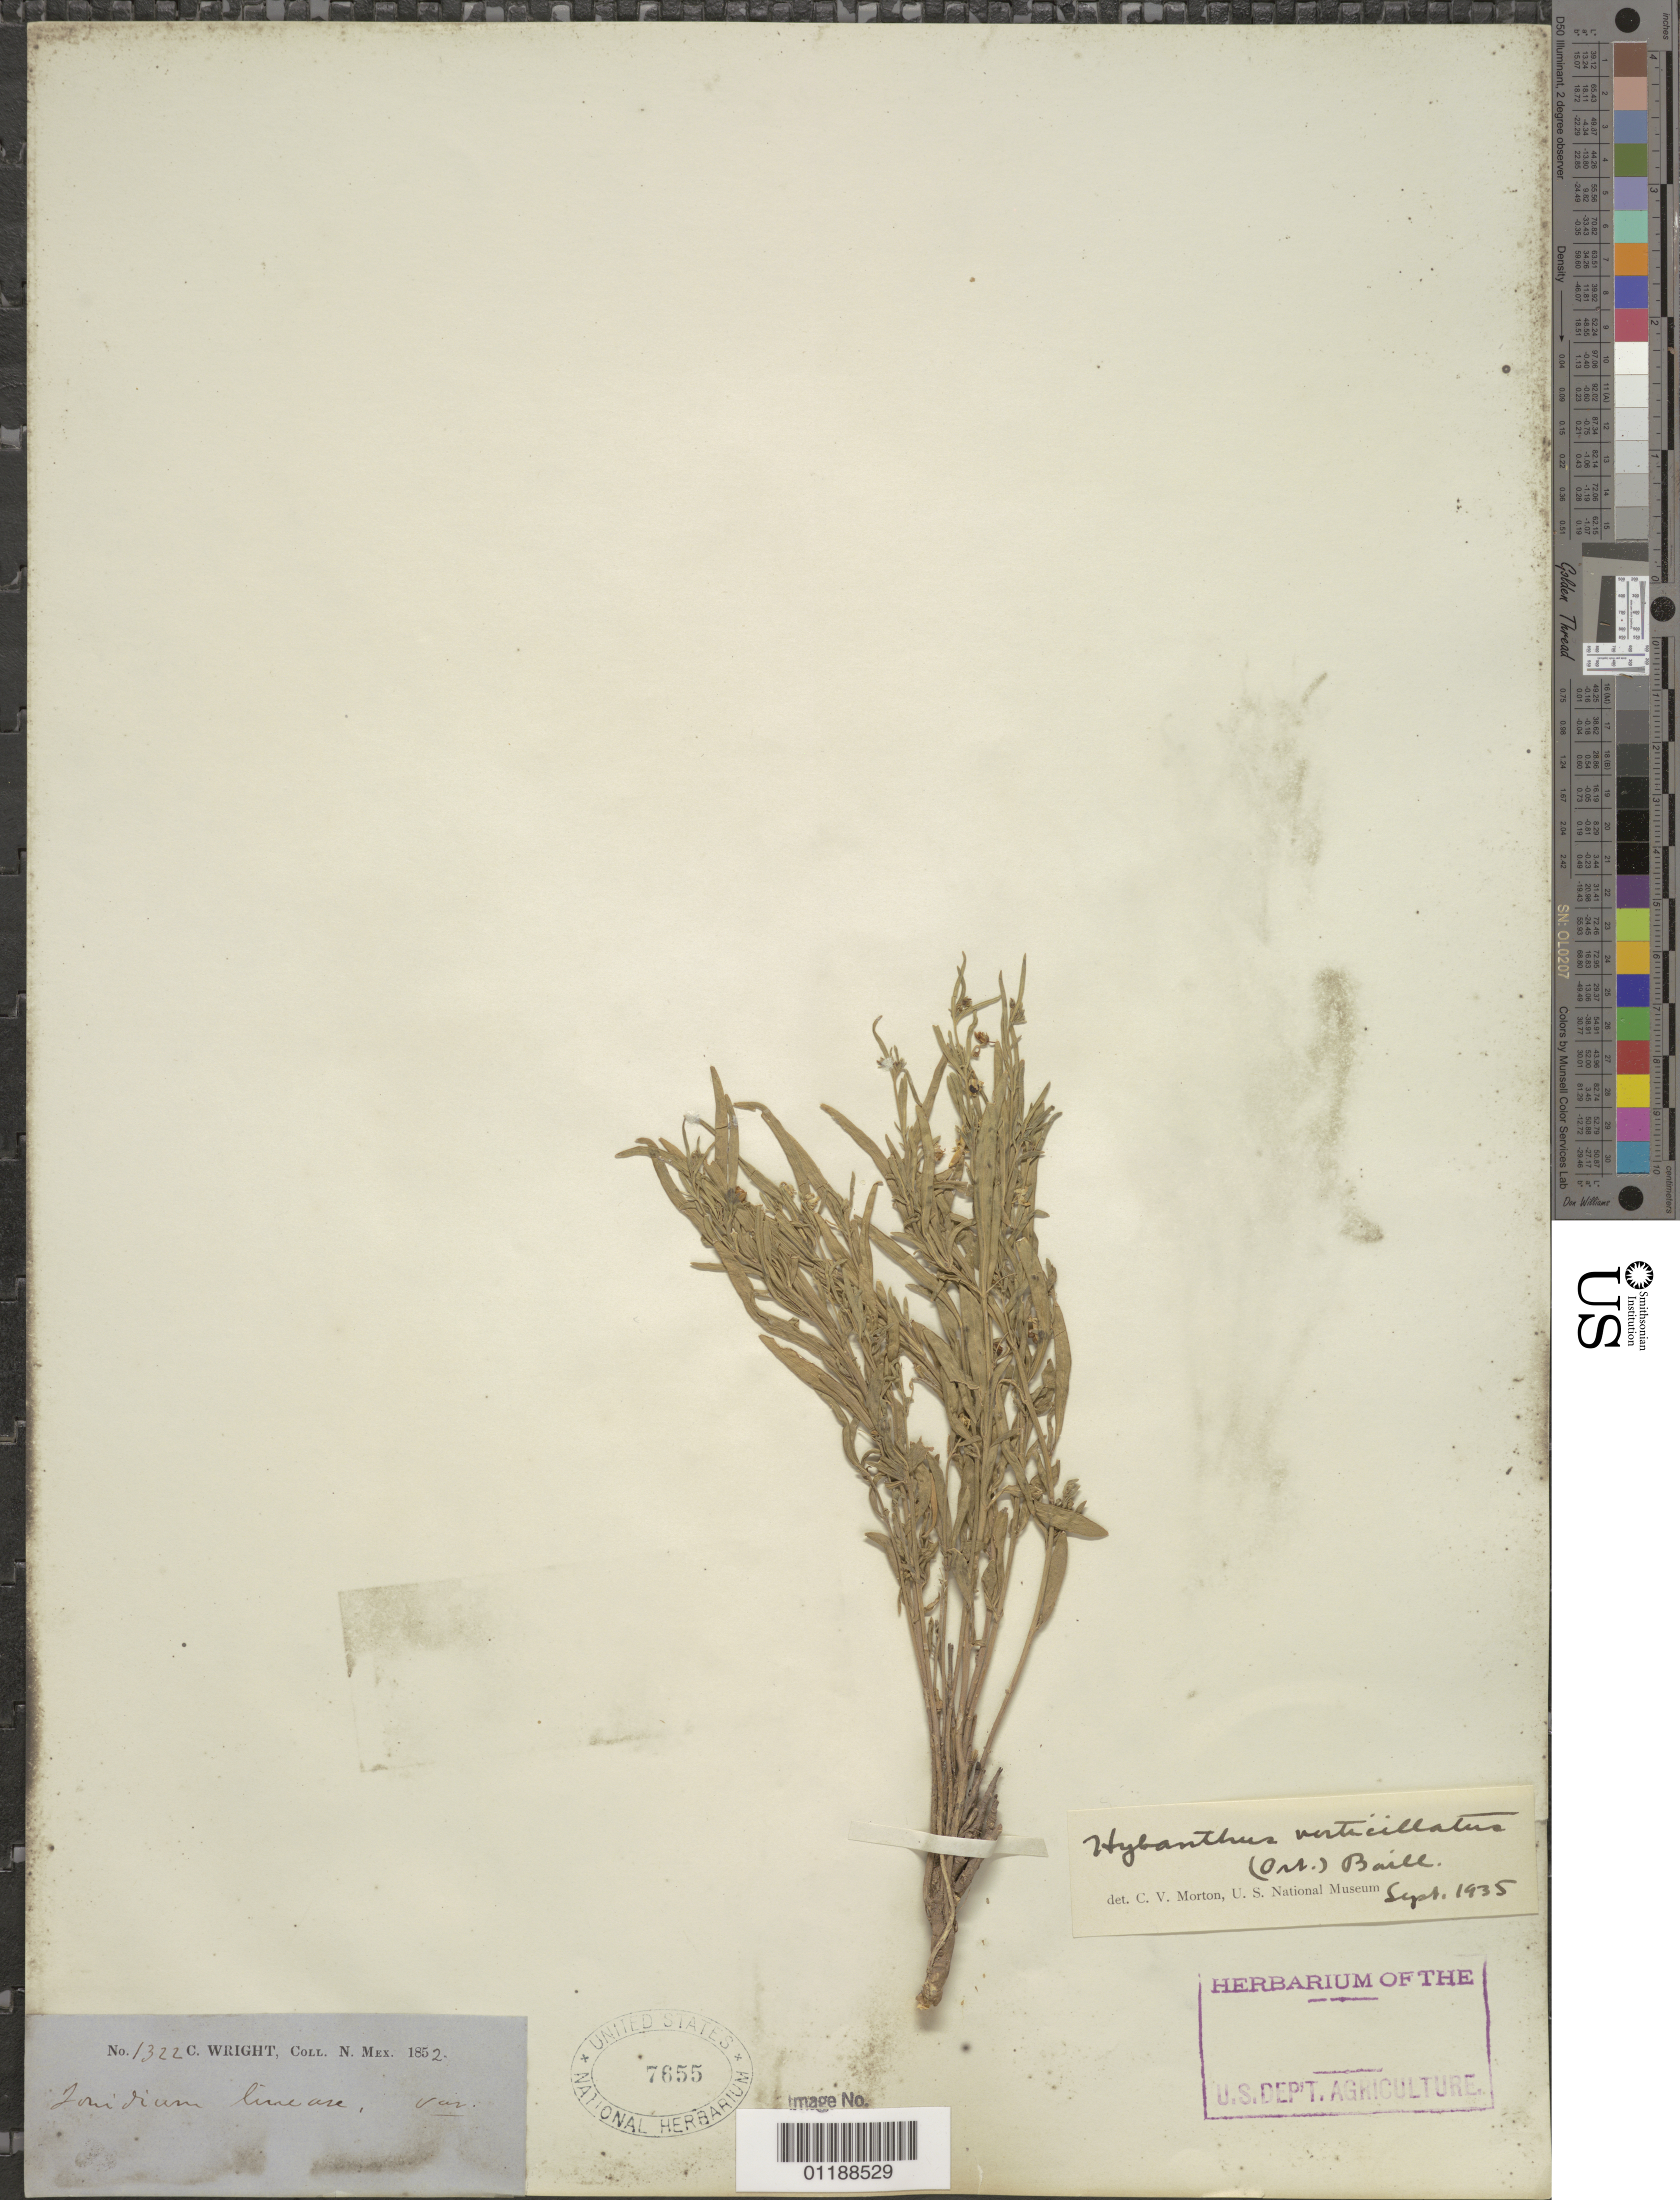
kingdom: Plantae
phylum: Tracheophyta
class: Magnoliopsida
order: Malpighiales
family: Violaceae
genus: Pombalia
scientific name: Pombalia verticillata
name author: (Ortega) Paula-Souza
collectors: C. Wright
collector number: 1322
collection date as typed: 1852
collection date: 1852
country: United States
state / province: New Mexico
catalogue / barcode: US 7655